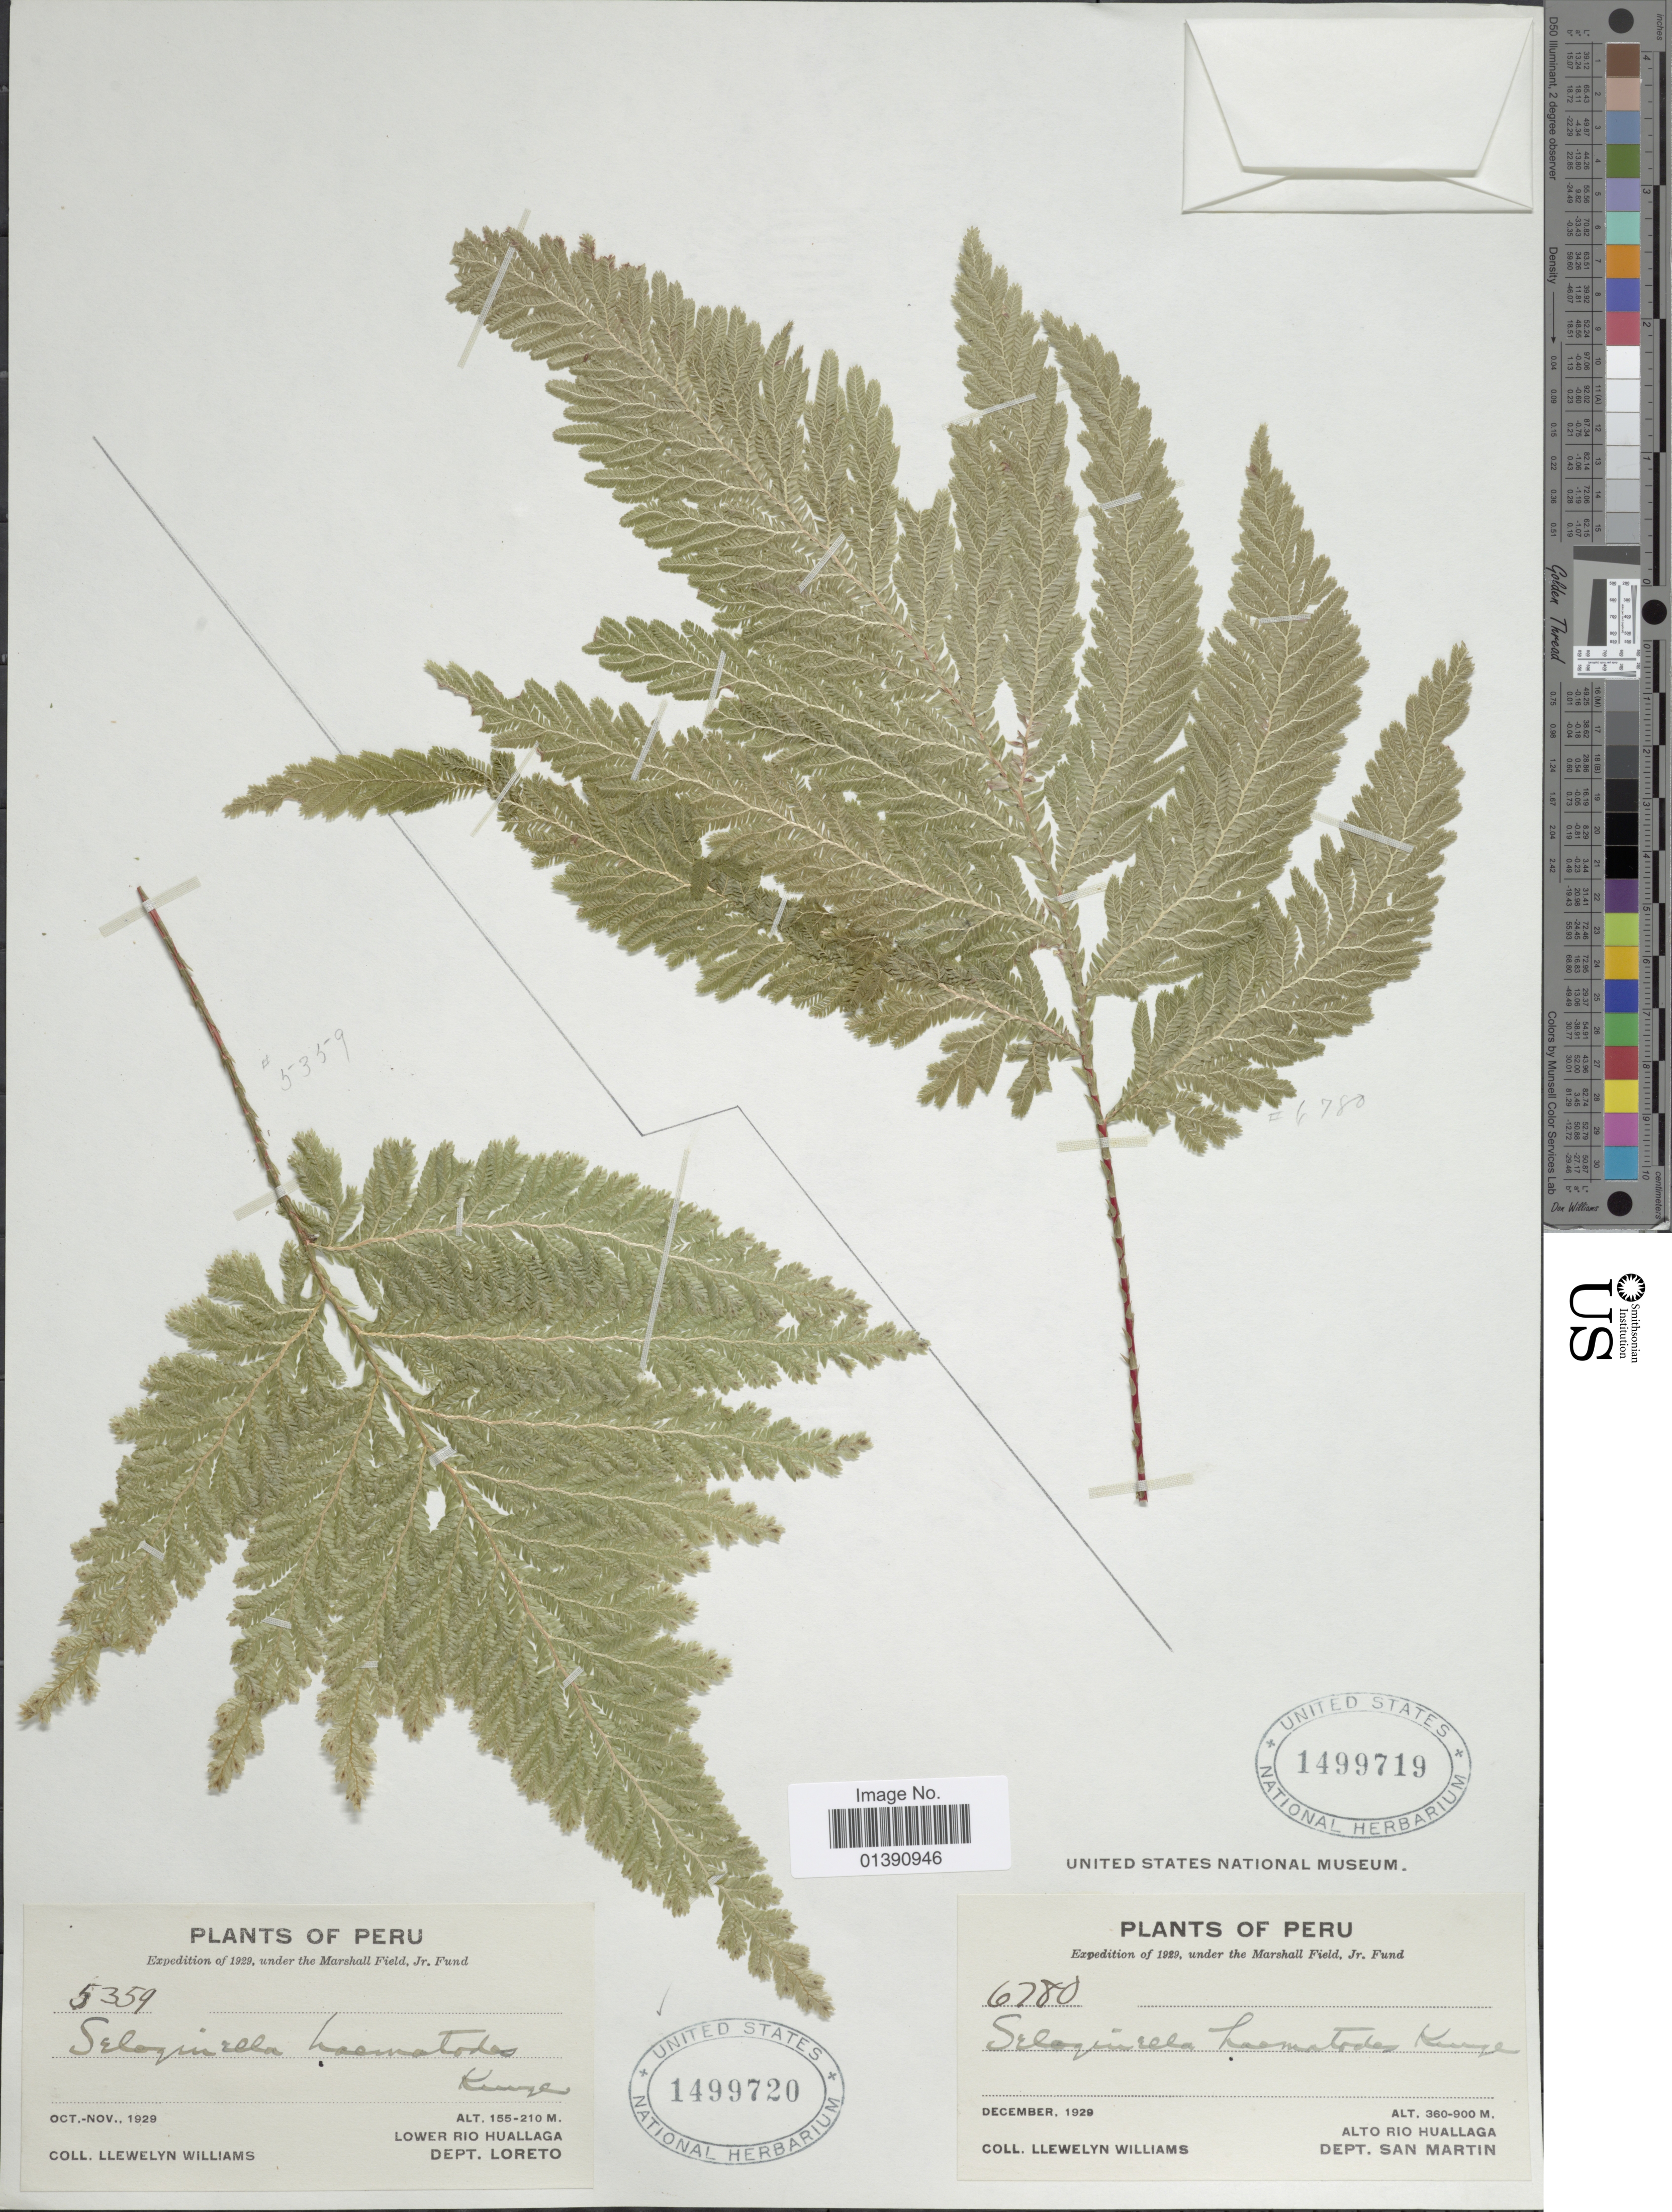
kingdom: Plantae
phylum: Tracheophyta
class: Lycopodiopsida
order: Selaginellales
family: Selaginellaceae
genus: Selaginella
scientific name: Selaginella haematodes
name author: (Kunze) Spring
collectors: Ll. Williams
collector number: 6780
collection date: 1929-12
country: Peru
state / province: San Martín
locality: Alto Rio Huallaga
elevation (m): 360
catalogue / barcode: US 1499719